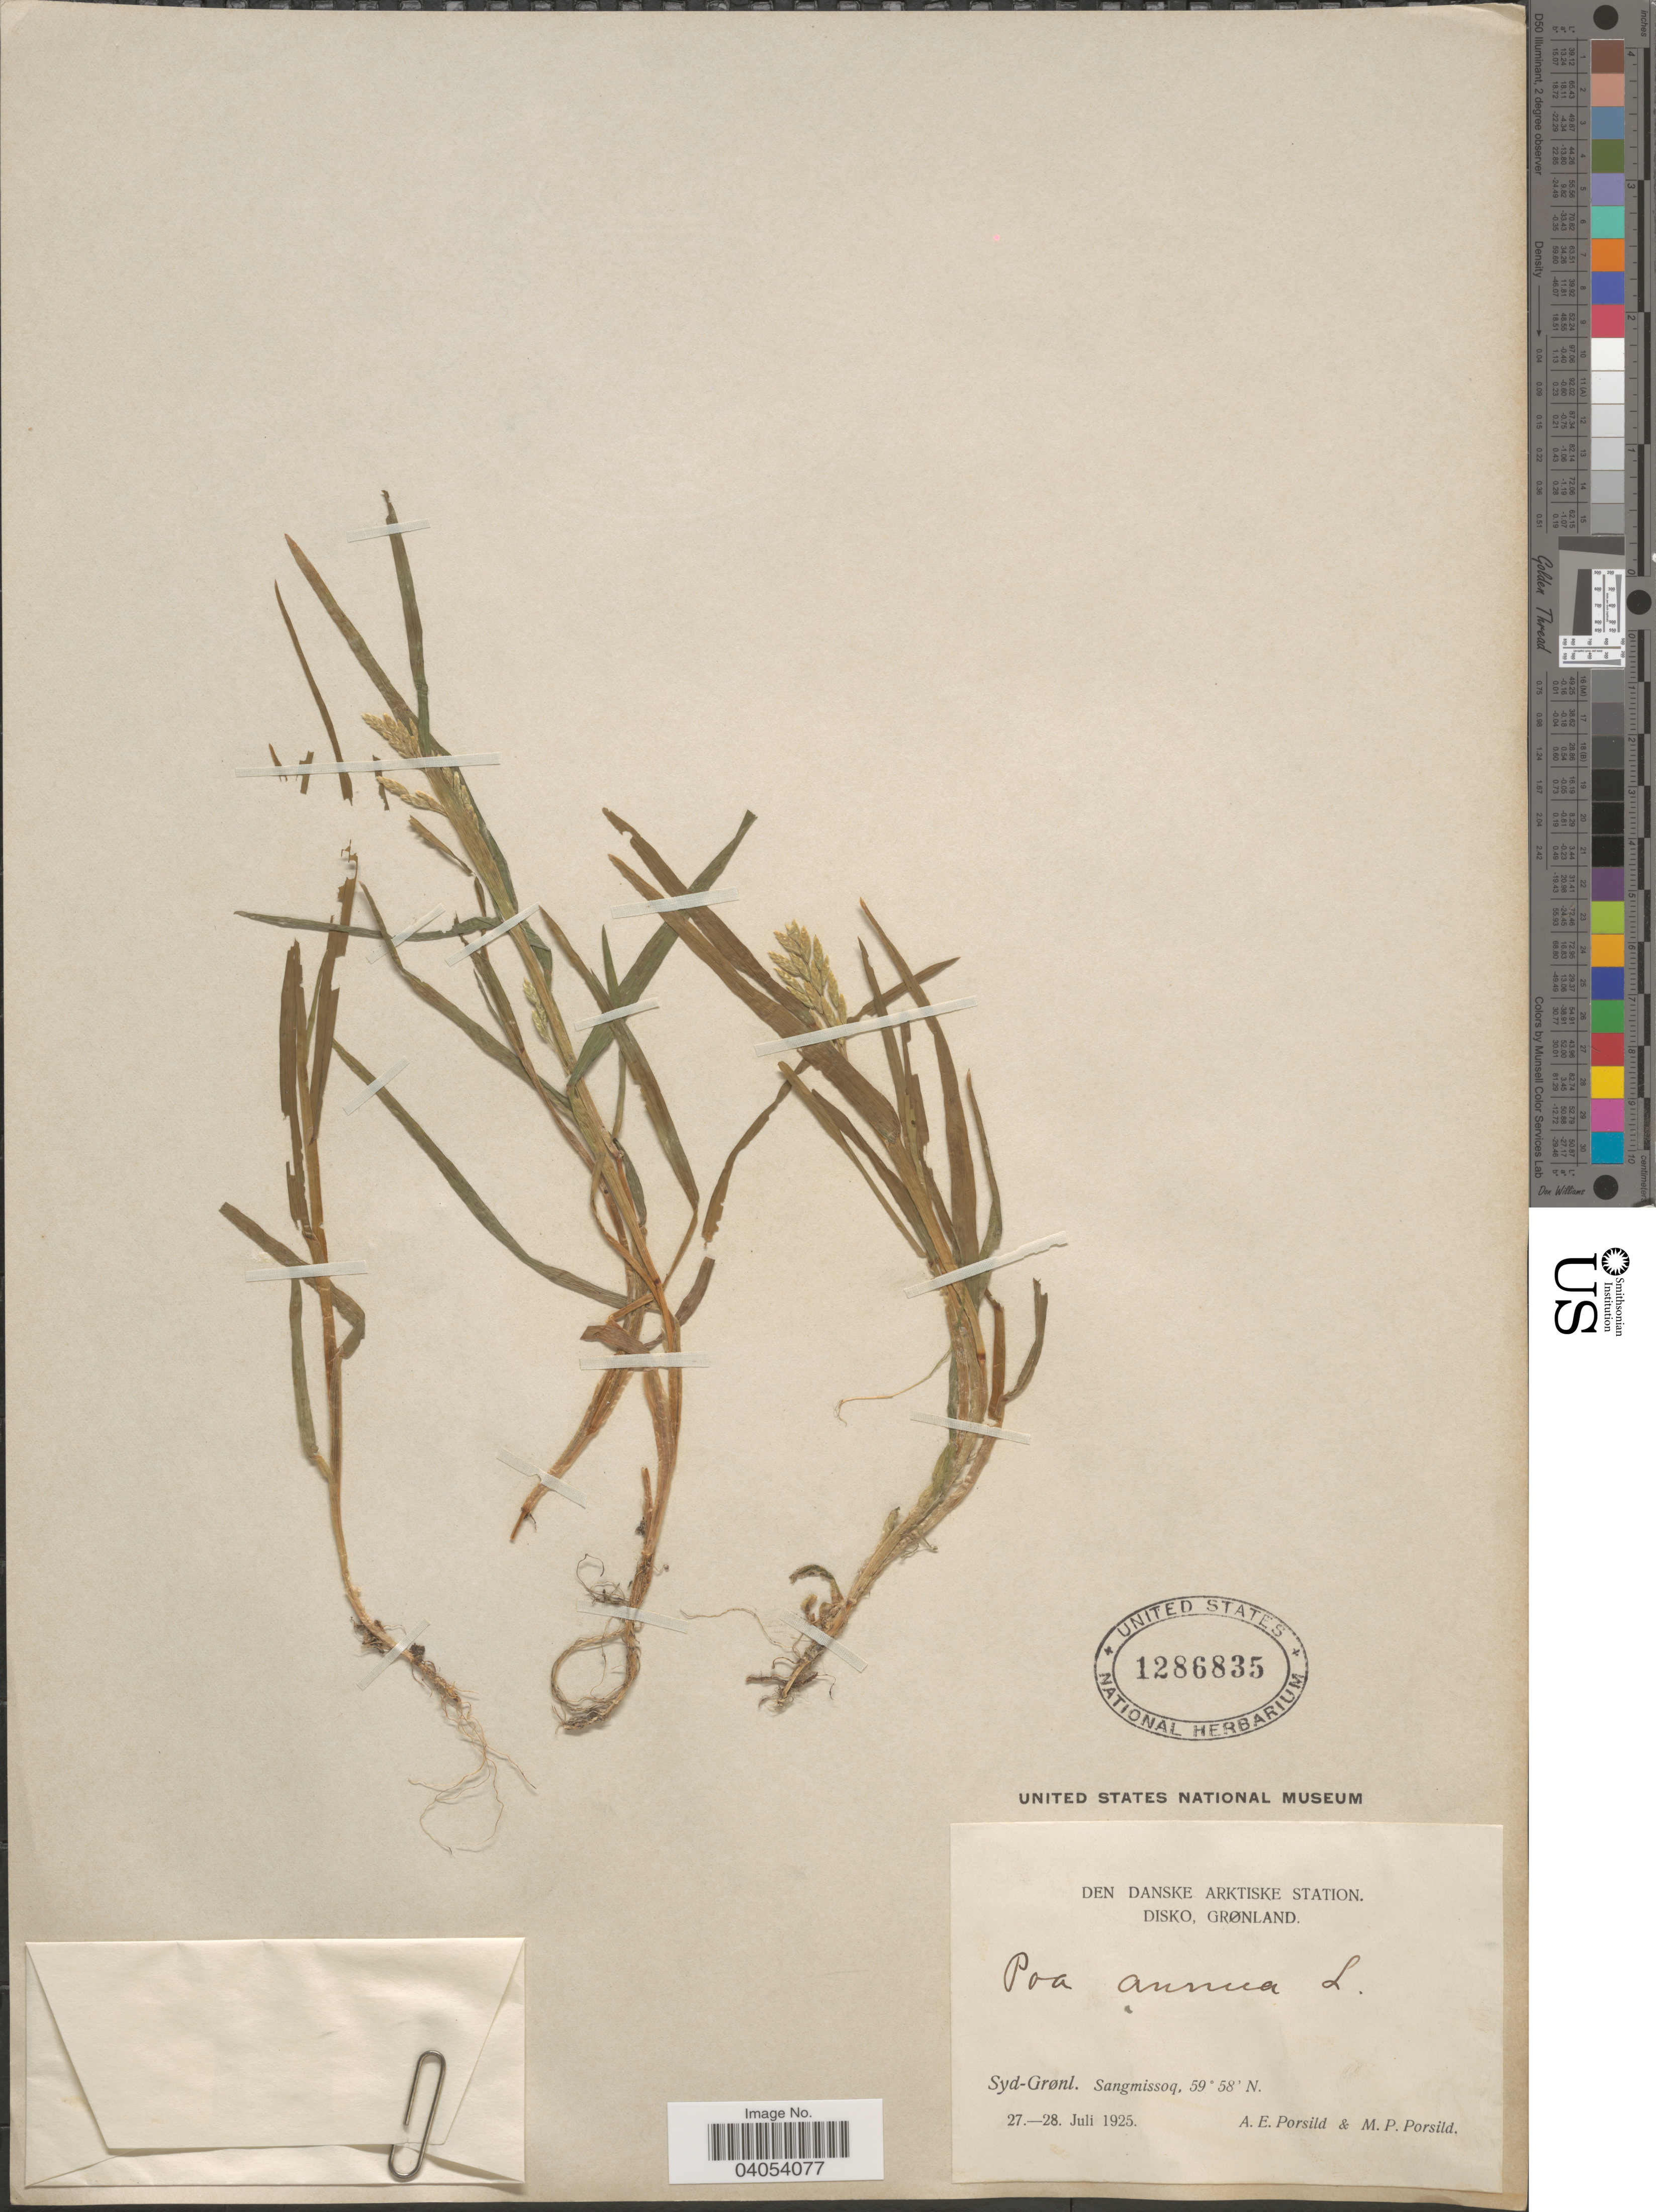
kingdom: Plantae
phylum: Tracheophyta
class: Liliopsida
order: Poales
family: Poaceae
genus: Poa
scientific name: Poa annua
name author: L.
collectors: A. E. Porsild & M. P. Porsild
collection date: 1925-07-27/1925-07-28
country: Greenland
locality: Den Danske Arktiske Station. Disko, Grønland. Syd-Grønl. Sangmissoq.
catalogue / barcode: US 1286835